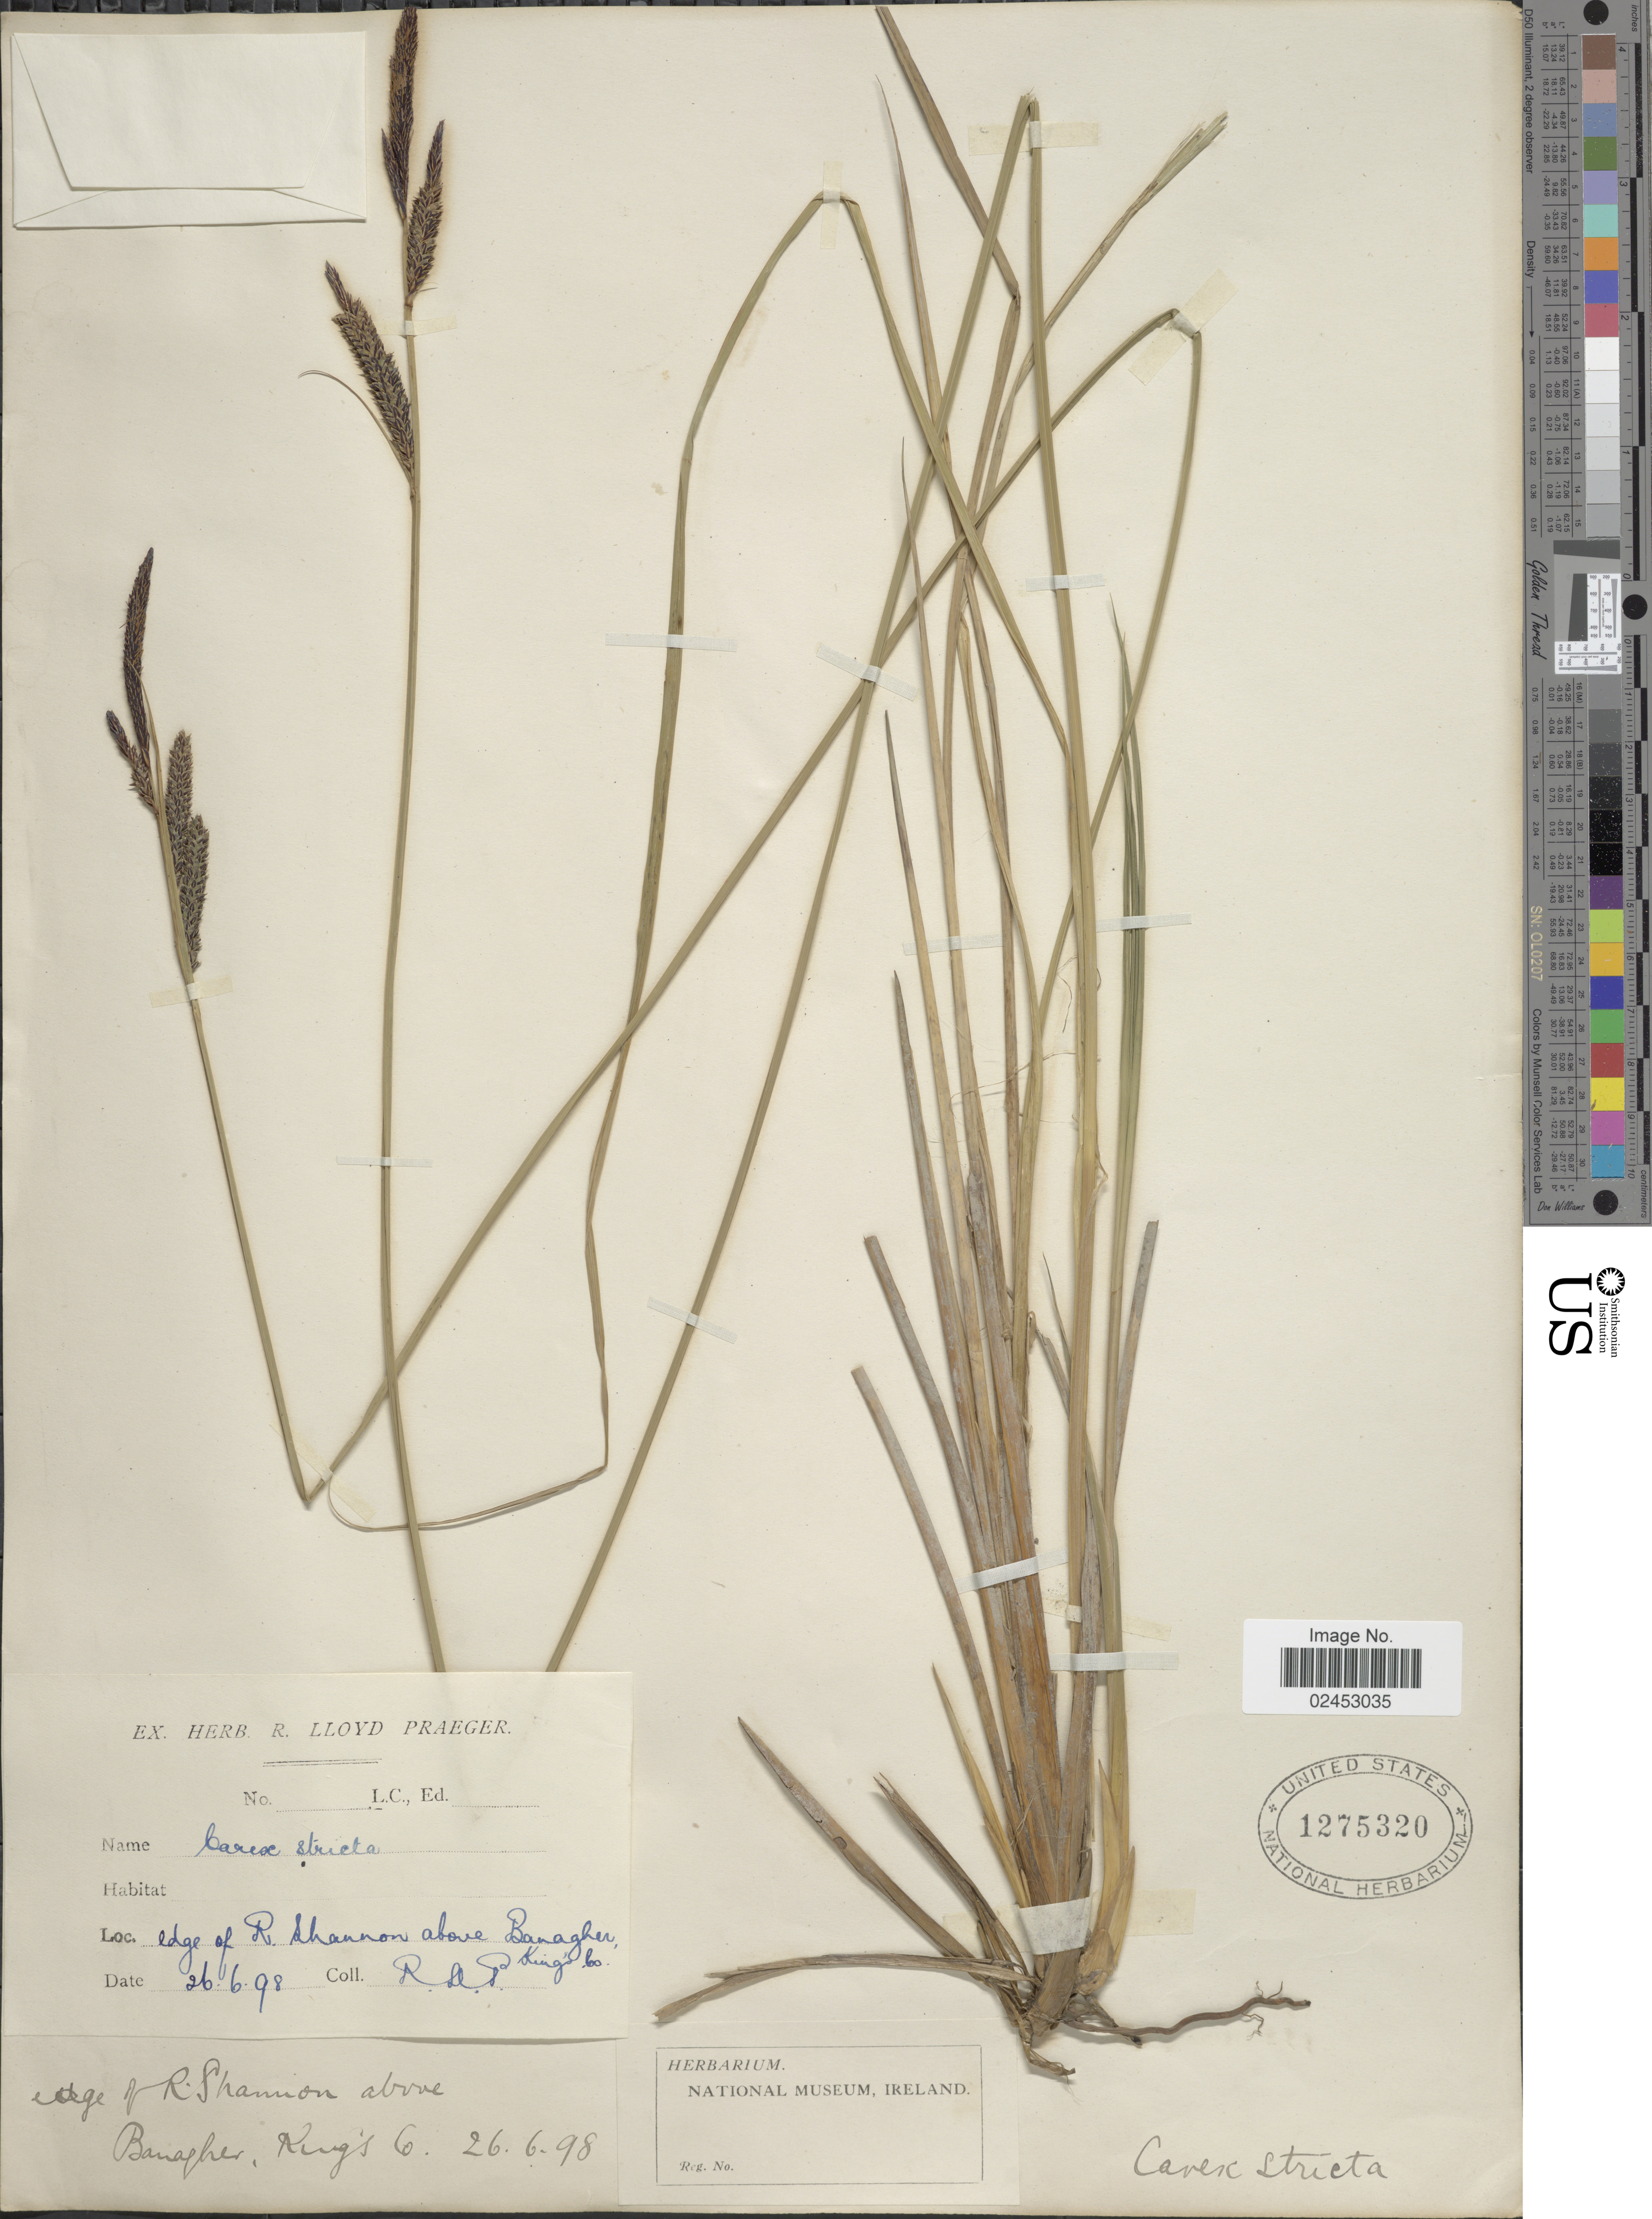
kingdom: Plantae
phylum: Tracheophyta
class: Liliopsida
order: Poales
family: Cyperaceae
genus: Carex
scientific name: Carex stricta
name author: Lam.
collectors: R. Praeger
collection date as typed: Transcribed d/m/y: 26/6/98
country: Ireland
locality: Edge of R. Shannon above Banagher, King's Co.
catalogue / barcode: US 1275320